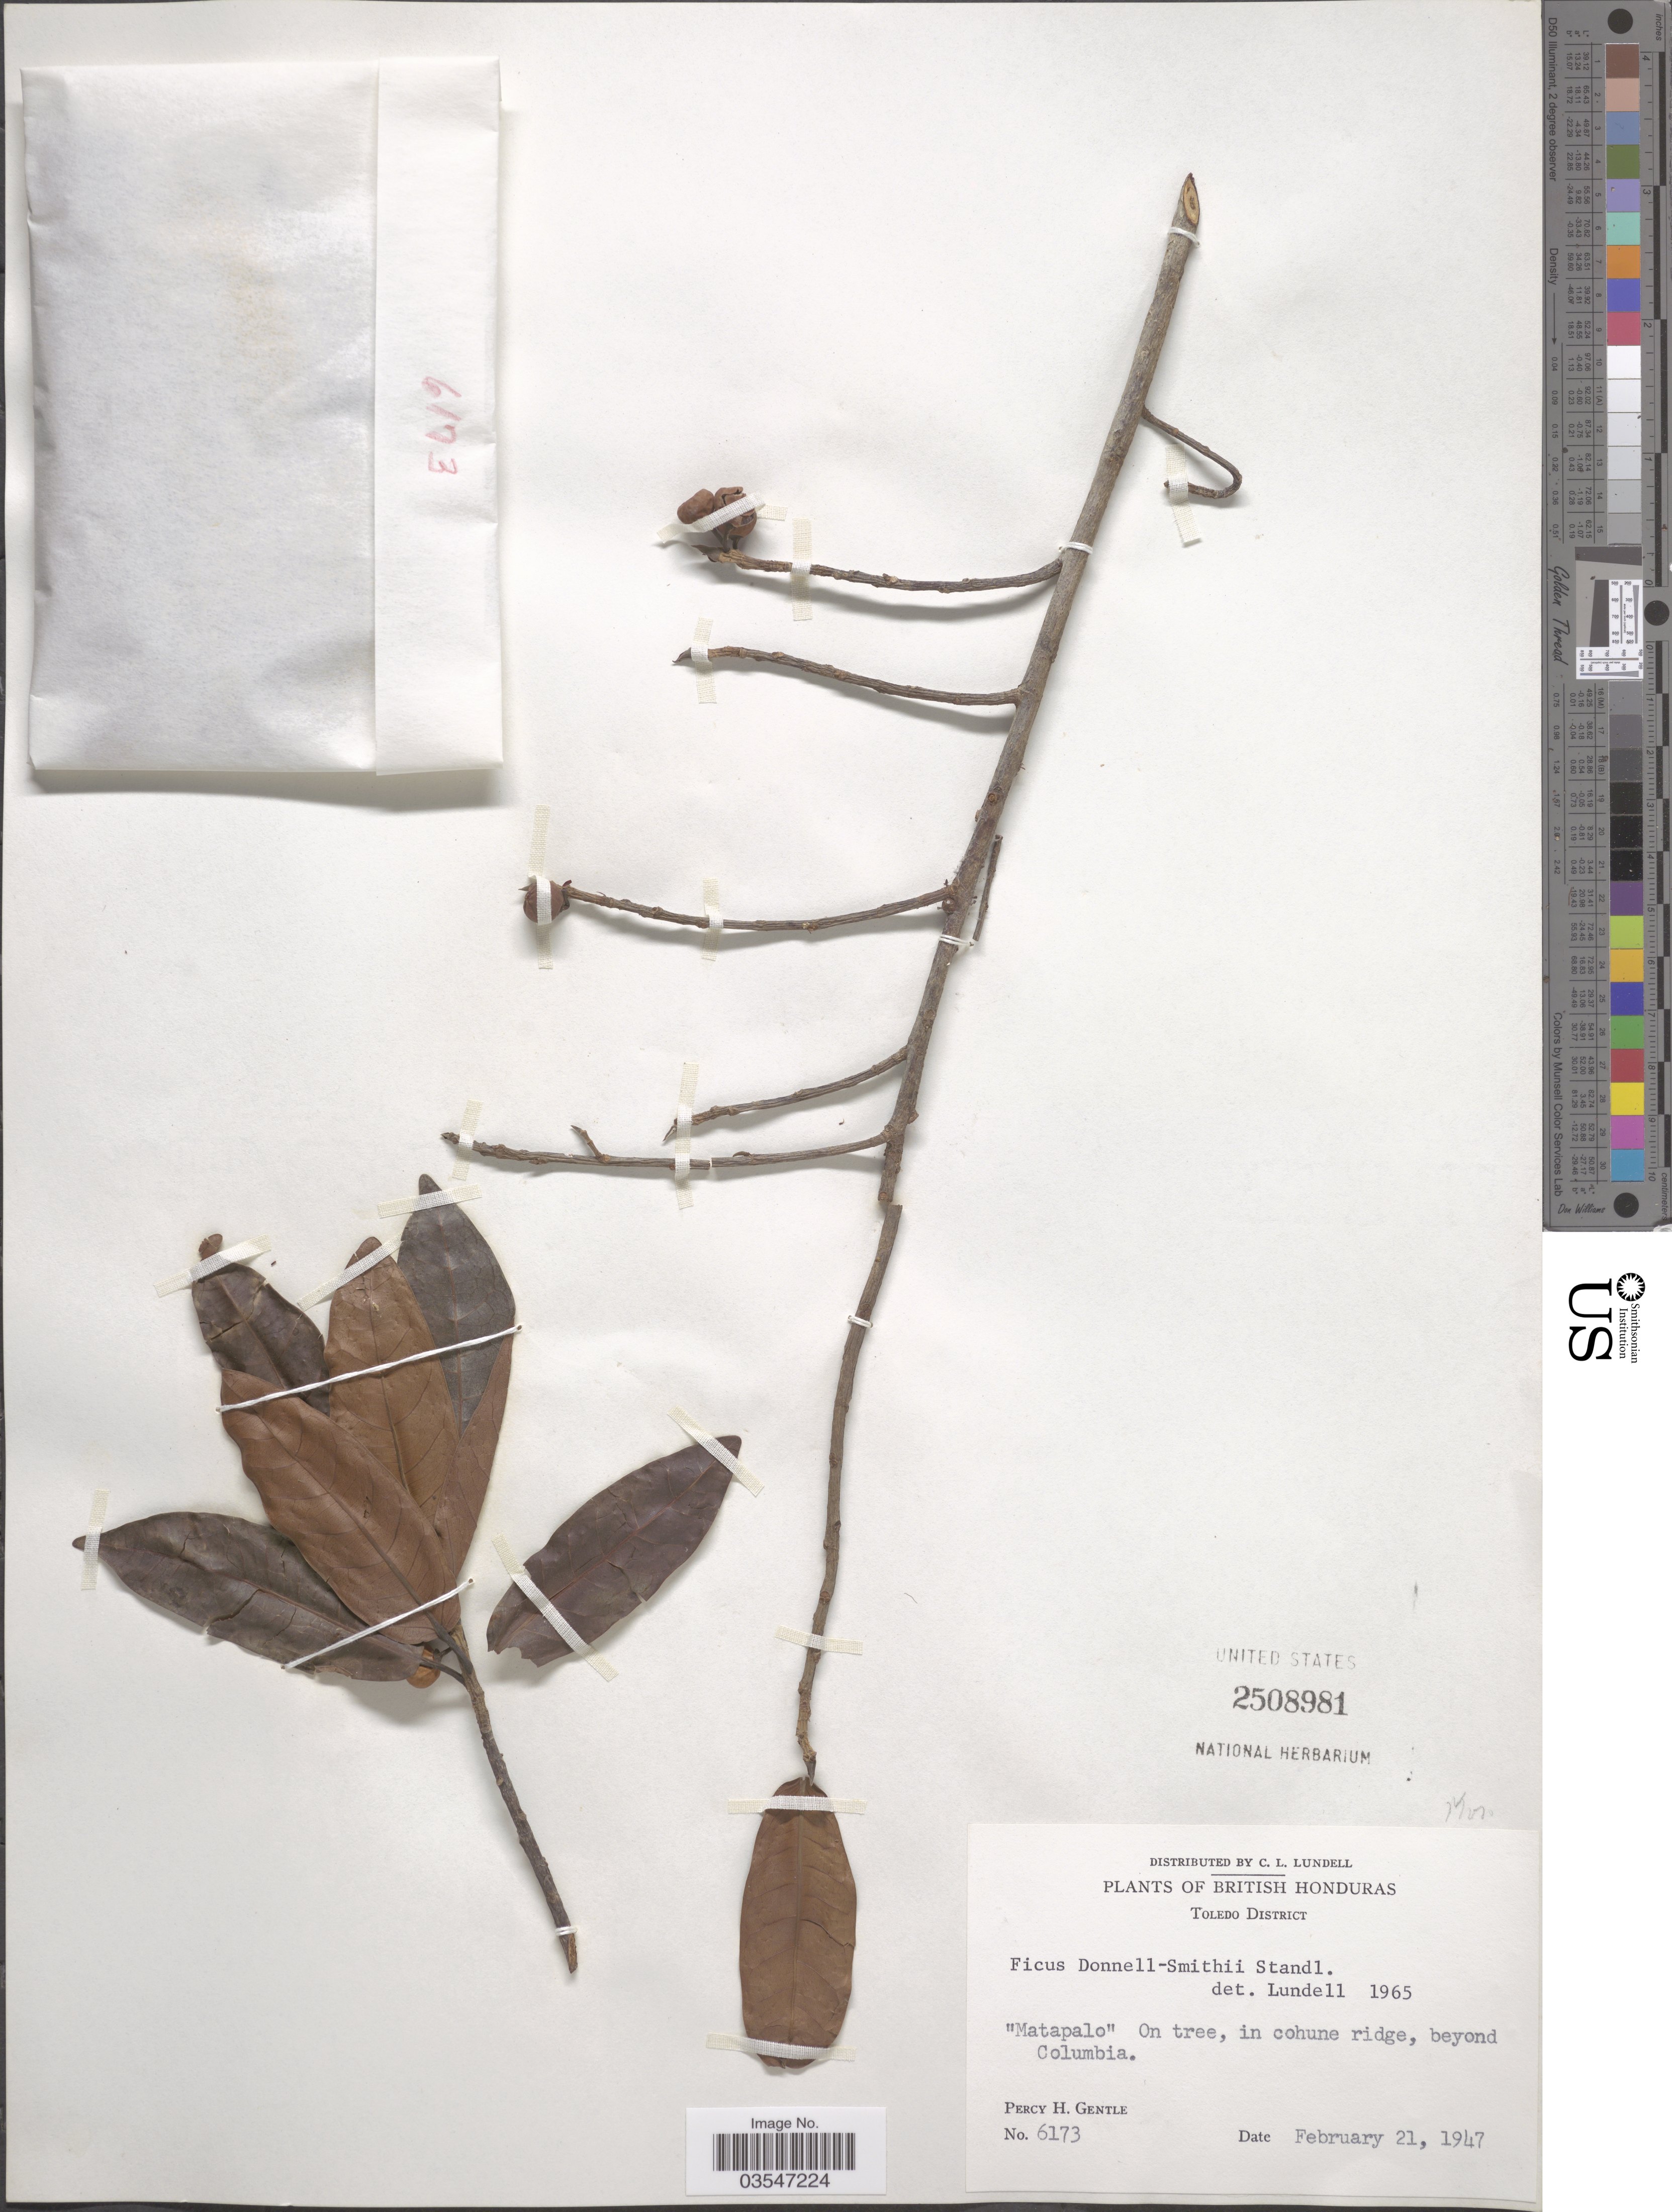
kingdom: Plantae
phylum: Tracheophyta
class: Magnoliopsida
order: Rosales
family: Moraceae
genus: Ficus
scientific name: Ficus donnell-smithii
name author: Standl.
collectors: P. H. Gentle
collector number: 6173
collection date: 1947-02-21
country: Belize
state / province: Toledo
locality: British Honduras. Toledo District. Beyond Columbia.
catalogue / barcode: US 2508981